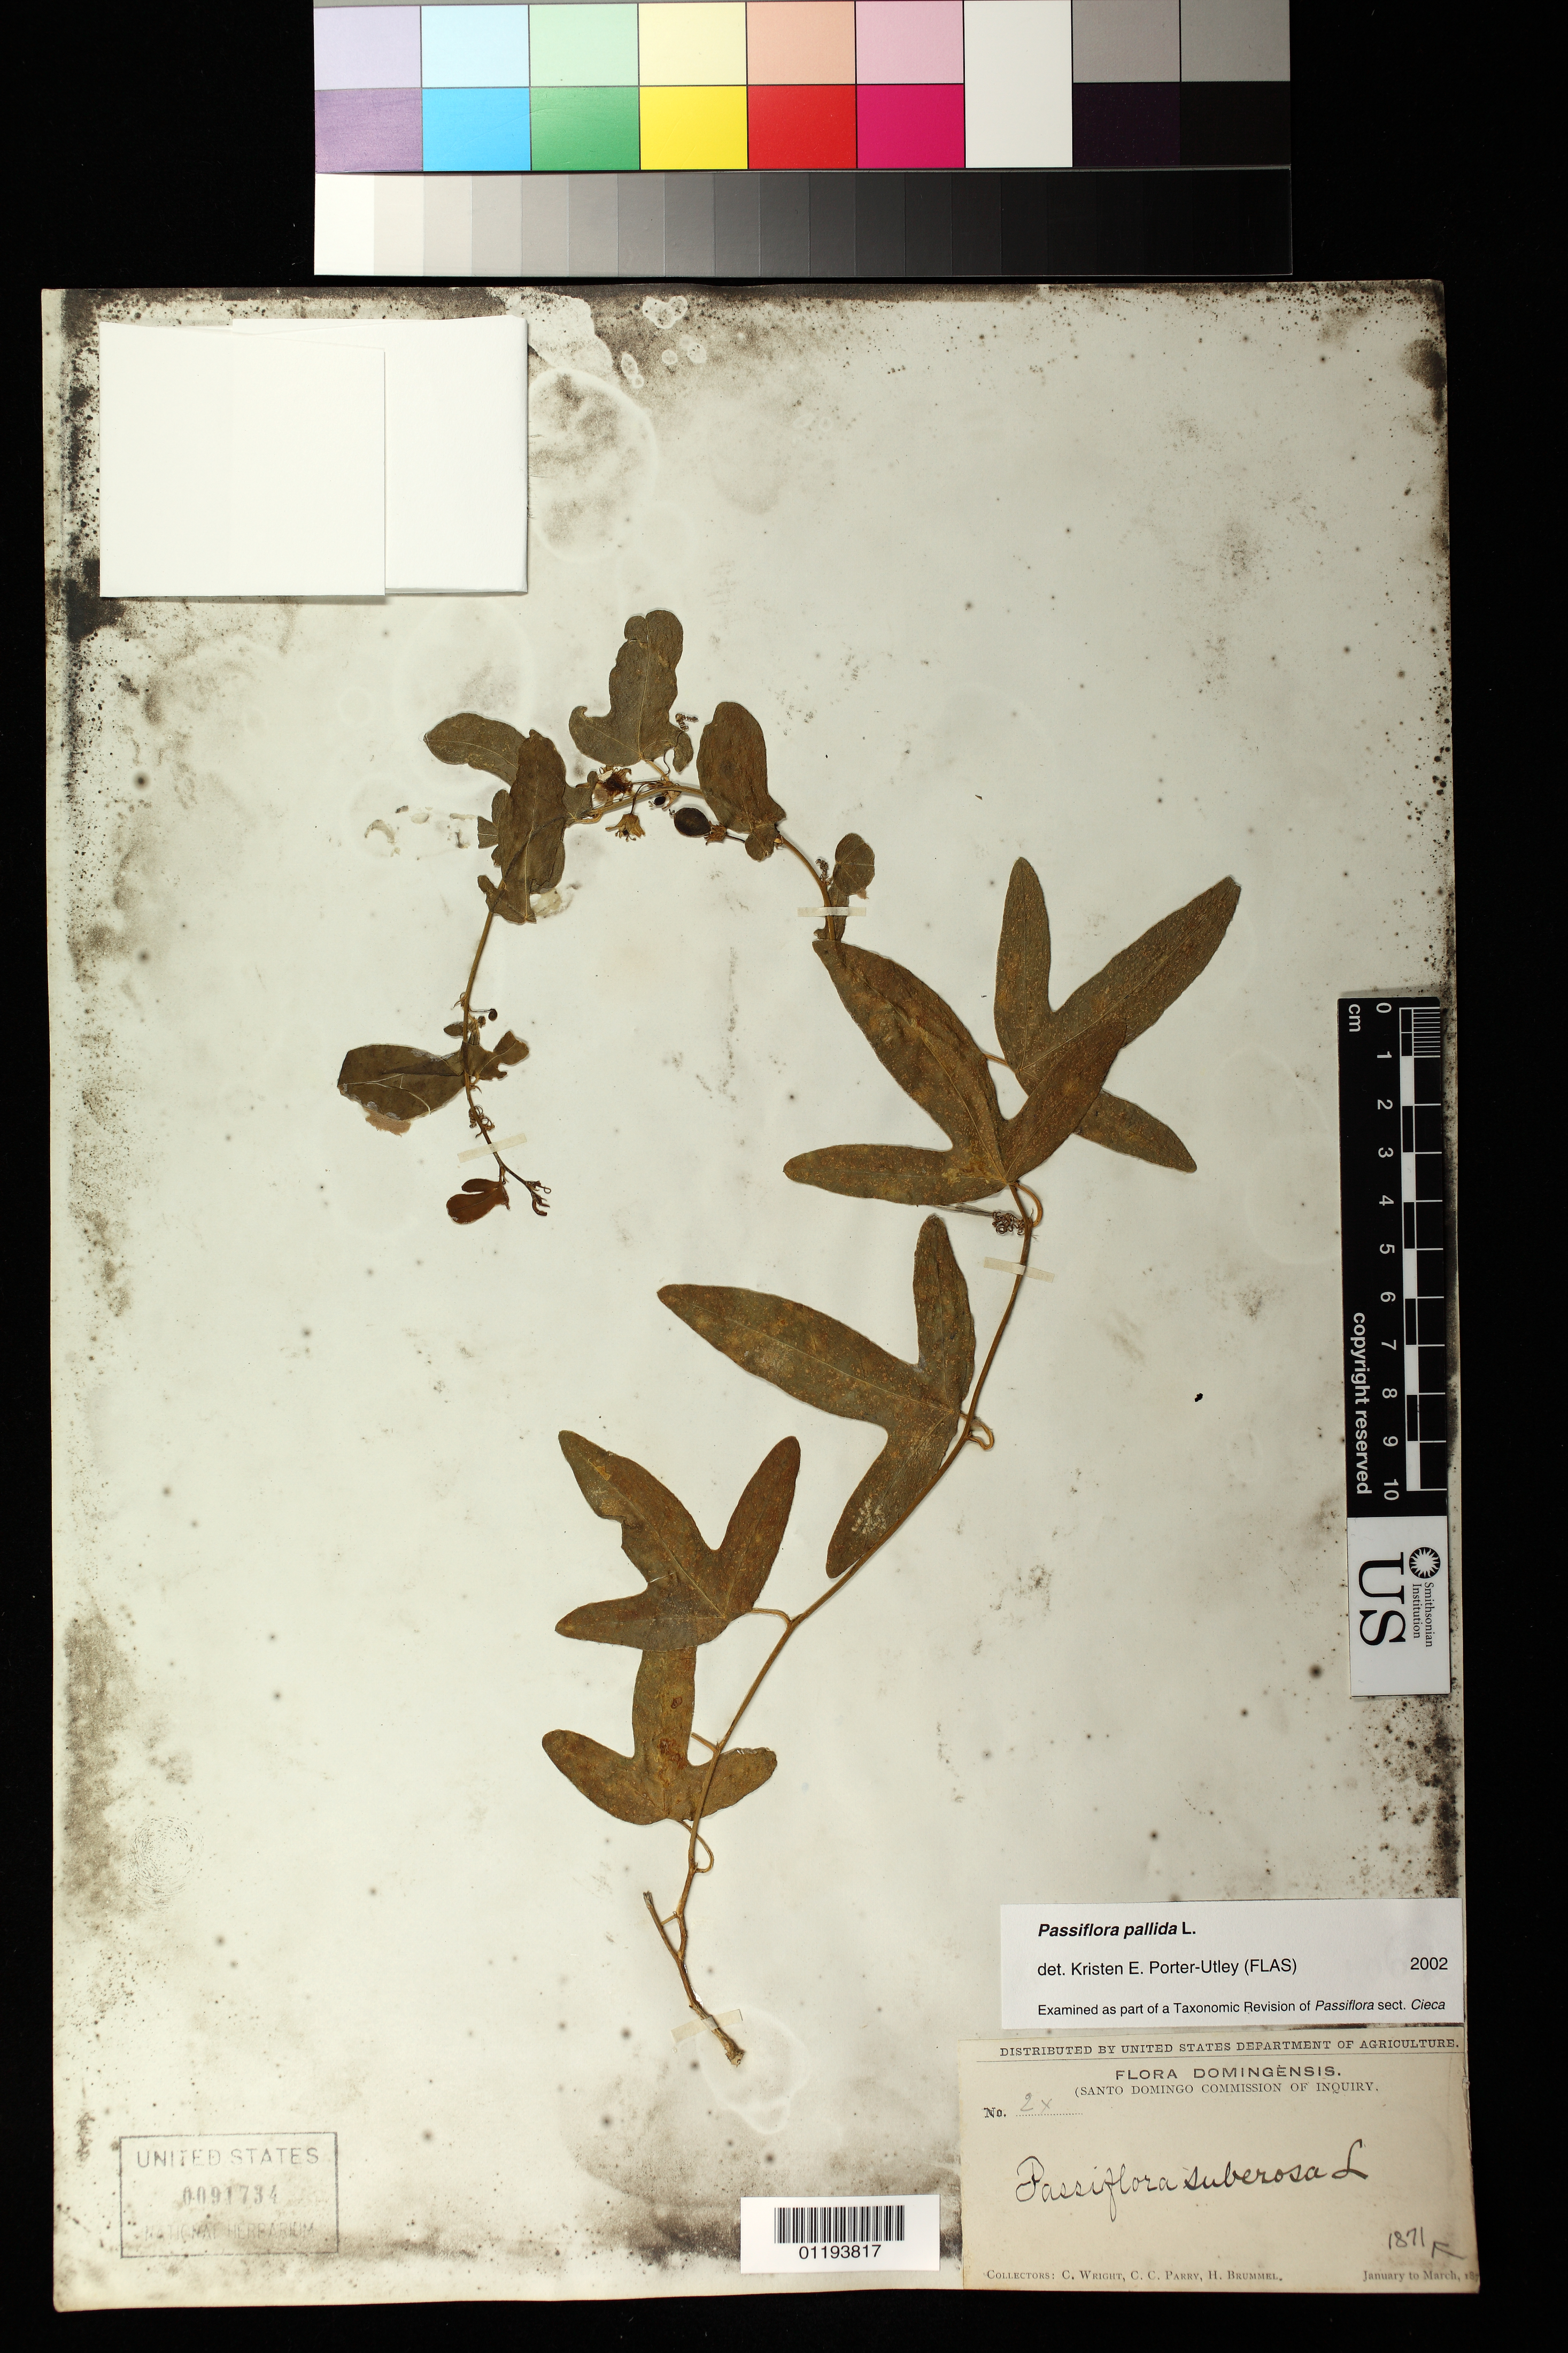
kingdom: Plantae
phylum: Tracheophyta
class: Magnoliopsida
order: Malpighiales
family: Passifloraceae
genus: Passiflora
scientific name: Passiflora pallida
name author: L.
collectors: C. Wright, C. C. Parry & H. Brummel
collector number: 2X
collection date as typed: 1871-01 1871-03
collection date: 1871-01/1871-03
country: Dominican Republic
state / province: Santo Domingo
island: Hispaniola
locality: Santo Domingo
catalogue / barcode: US 91734